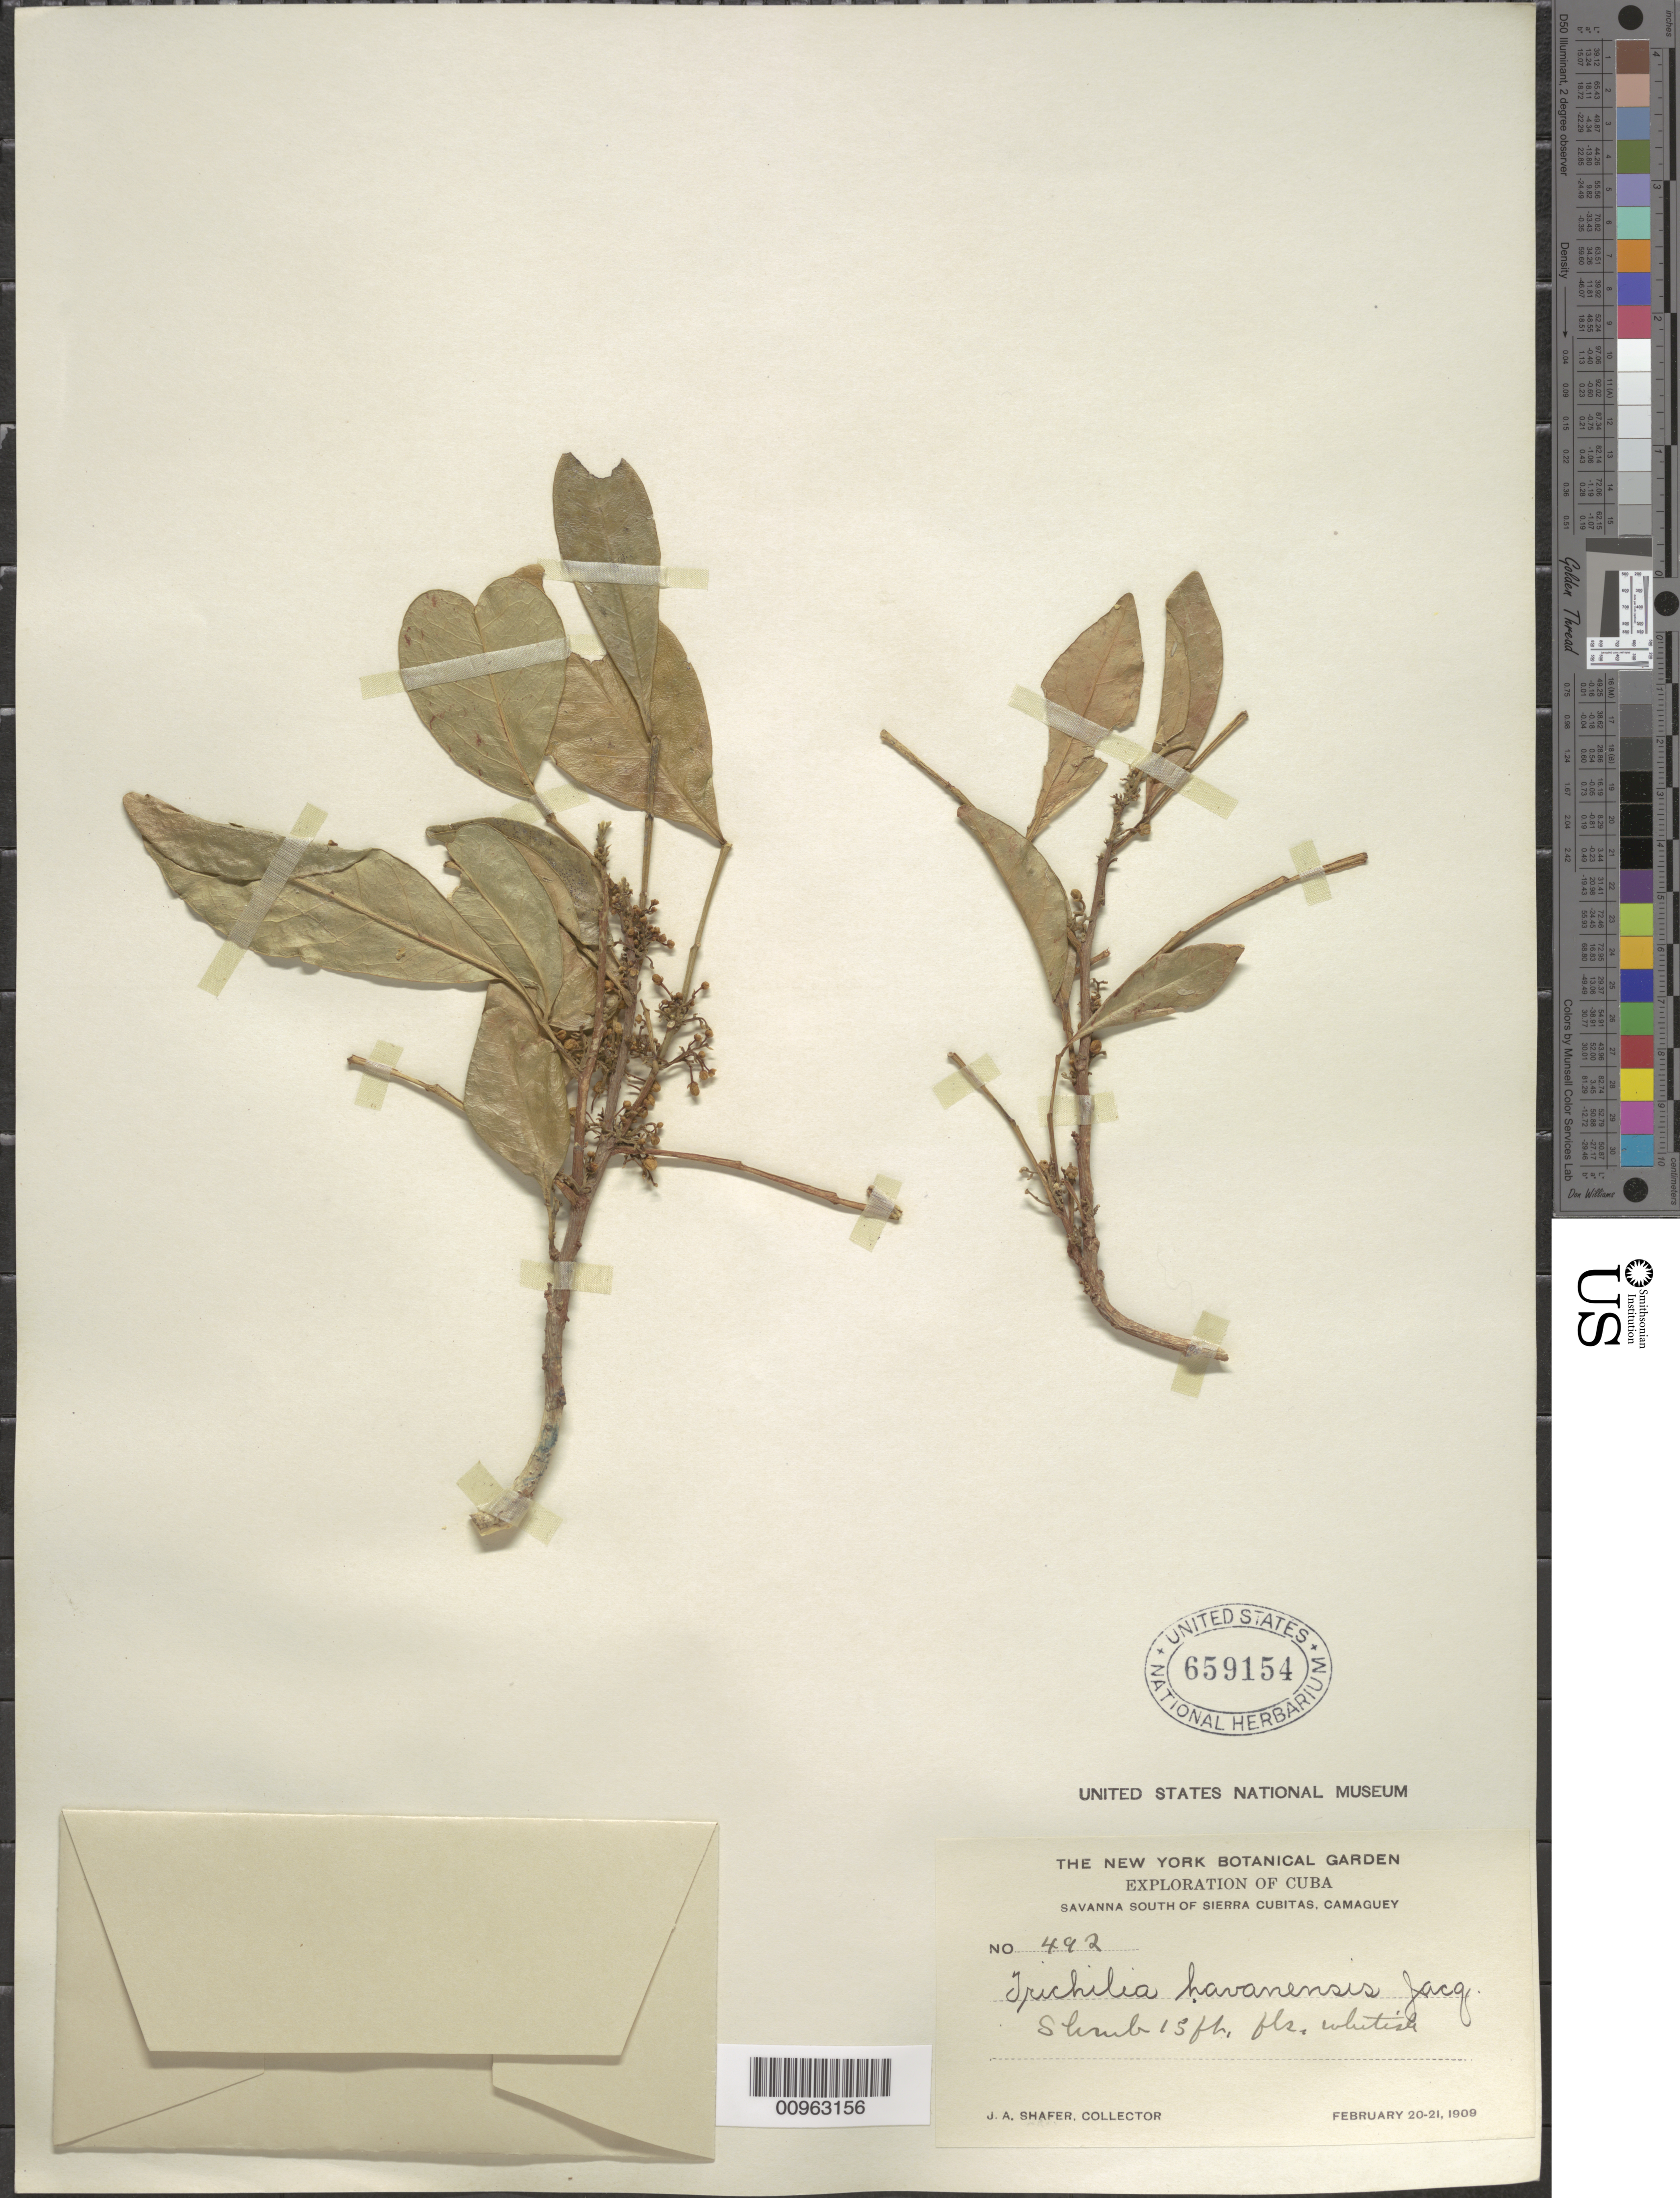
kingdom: Plantae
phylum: Tracheophyta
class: Magnoliopsida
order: Sapindales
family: Meliaceae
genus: Trichilia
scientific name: Trichilia havanensis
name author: Jacq.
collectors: J. A. Shafer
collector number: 492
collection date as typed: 20 Feb 1909 to 21 Feb 1909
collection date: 1909-02-20/1909-02-21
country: Cuba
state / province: Camagüey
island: Cuba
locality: South of Sierra Cubitas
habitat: Savanna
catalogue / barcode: US 659154